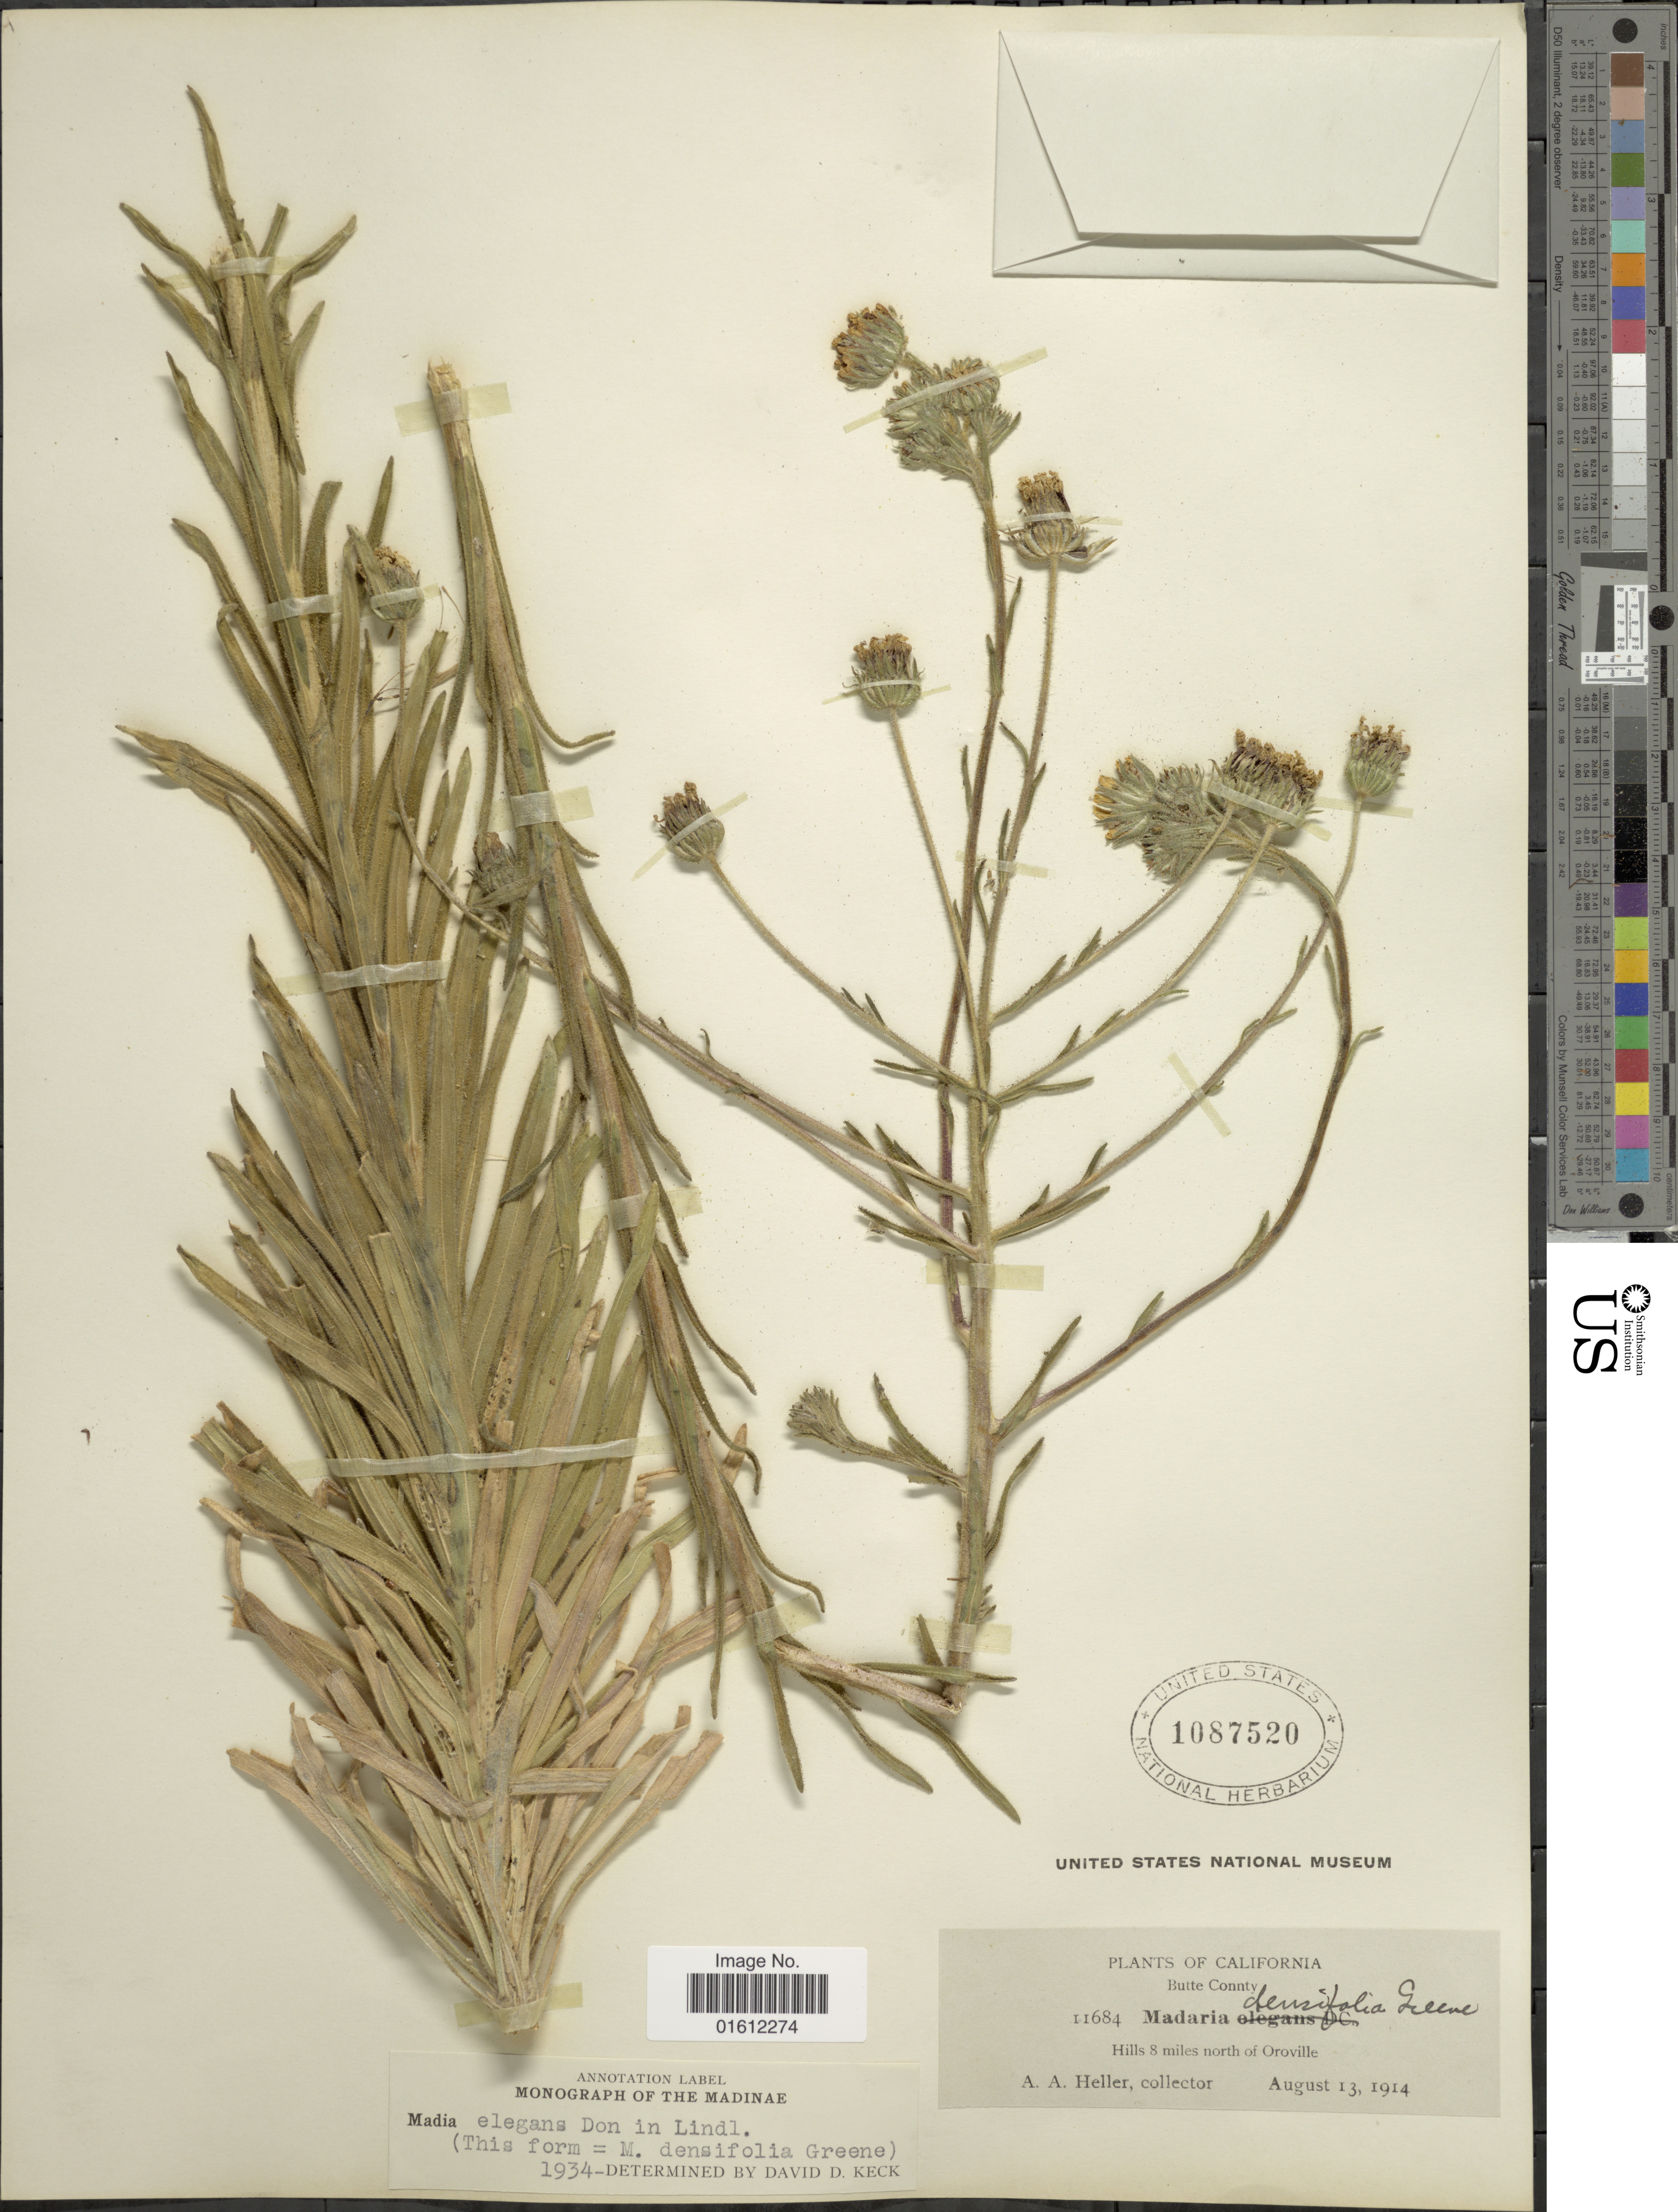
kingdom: Plantae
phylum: Tracheophyta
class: Magnoliopsida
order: Asterales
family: Asteraceae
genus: Madia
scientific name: Madia elegans subsp. densifolia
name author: (Greene) D.D. Keck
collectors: A. A. Heller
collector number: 11684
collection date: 1914-08-13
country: United States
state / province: California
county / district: Butte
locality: Butte County, Hills 8 miles north of Oroville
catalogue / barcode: US 1087520